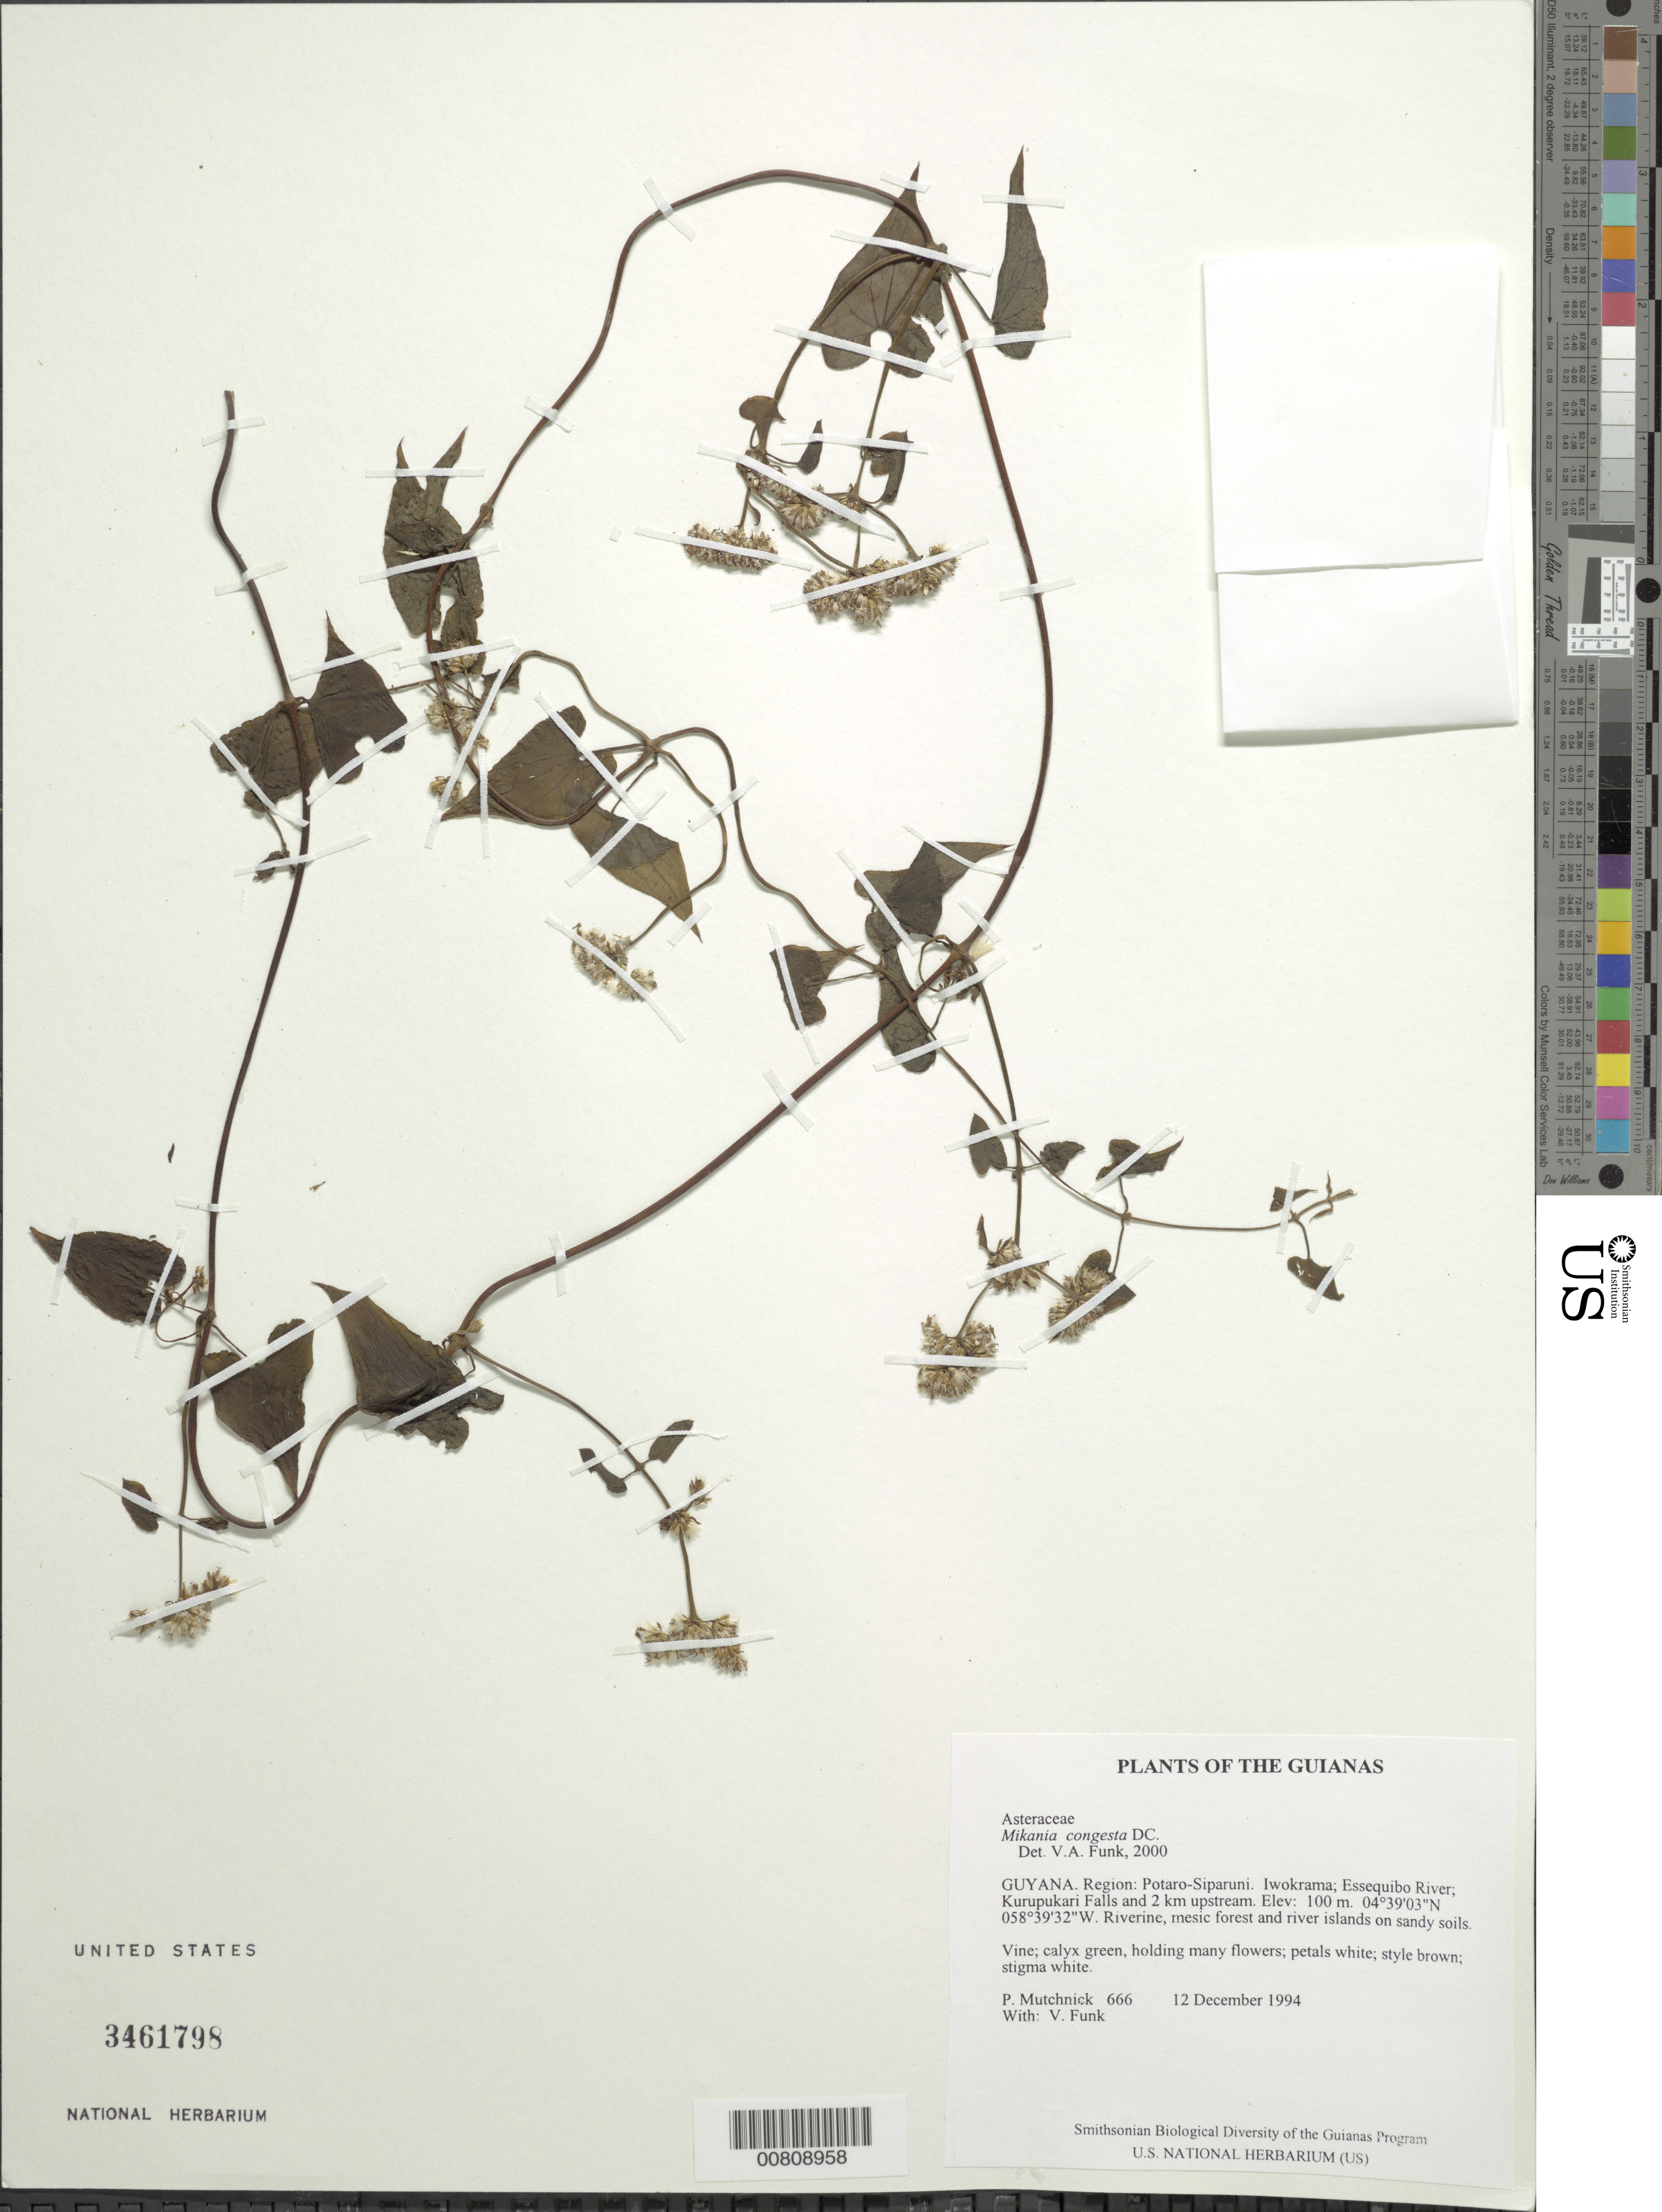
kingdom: Plantae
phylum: Tracheophyta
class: Magnoliopsida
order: Asterales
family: Asteraceae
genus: Mikania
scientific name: Mikania congesta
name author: DC.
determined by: Funk, Vicki A., (BOT), Smithsonian Institution - National Museum of Natural History (UNITED STATES)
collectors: P. Mutchnick & V. Funk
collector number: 666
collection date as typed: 12 December 1994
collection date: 1994-12-12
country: Guyana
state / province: Potaro-Siparuni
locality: Iwokrama; Essequibo River; Kurupukari Falls and 2 km upstream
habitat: Riverine, mesic forest and river islands on sandy soils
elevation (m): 100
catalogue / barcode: US 3461798